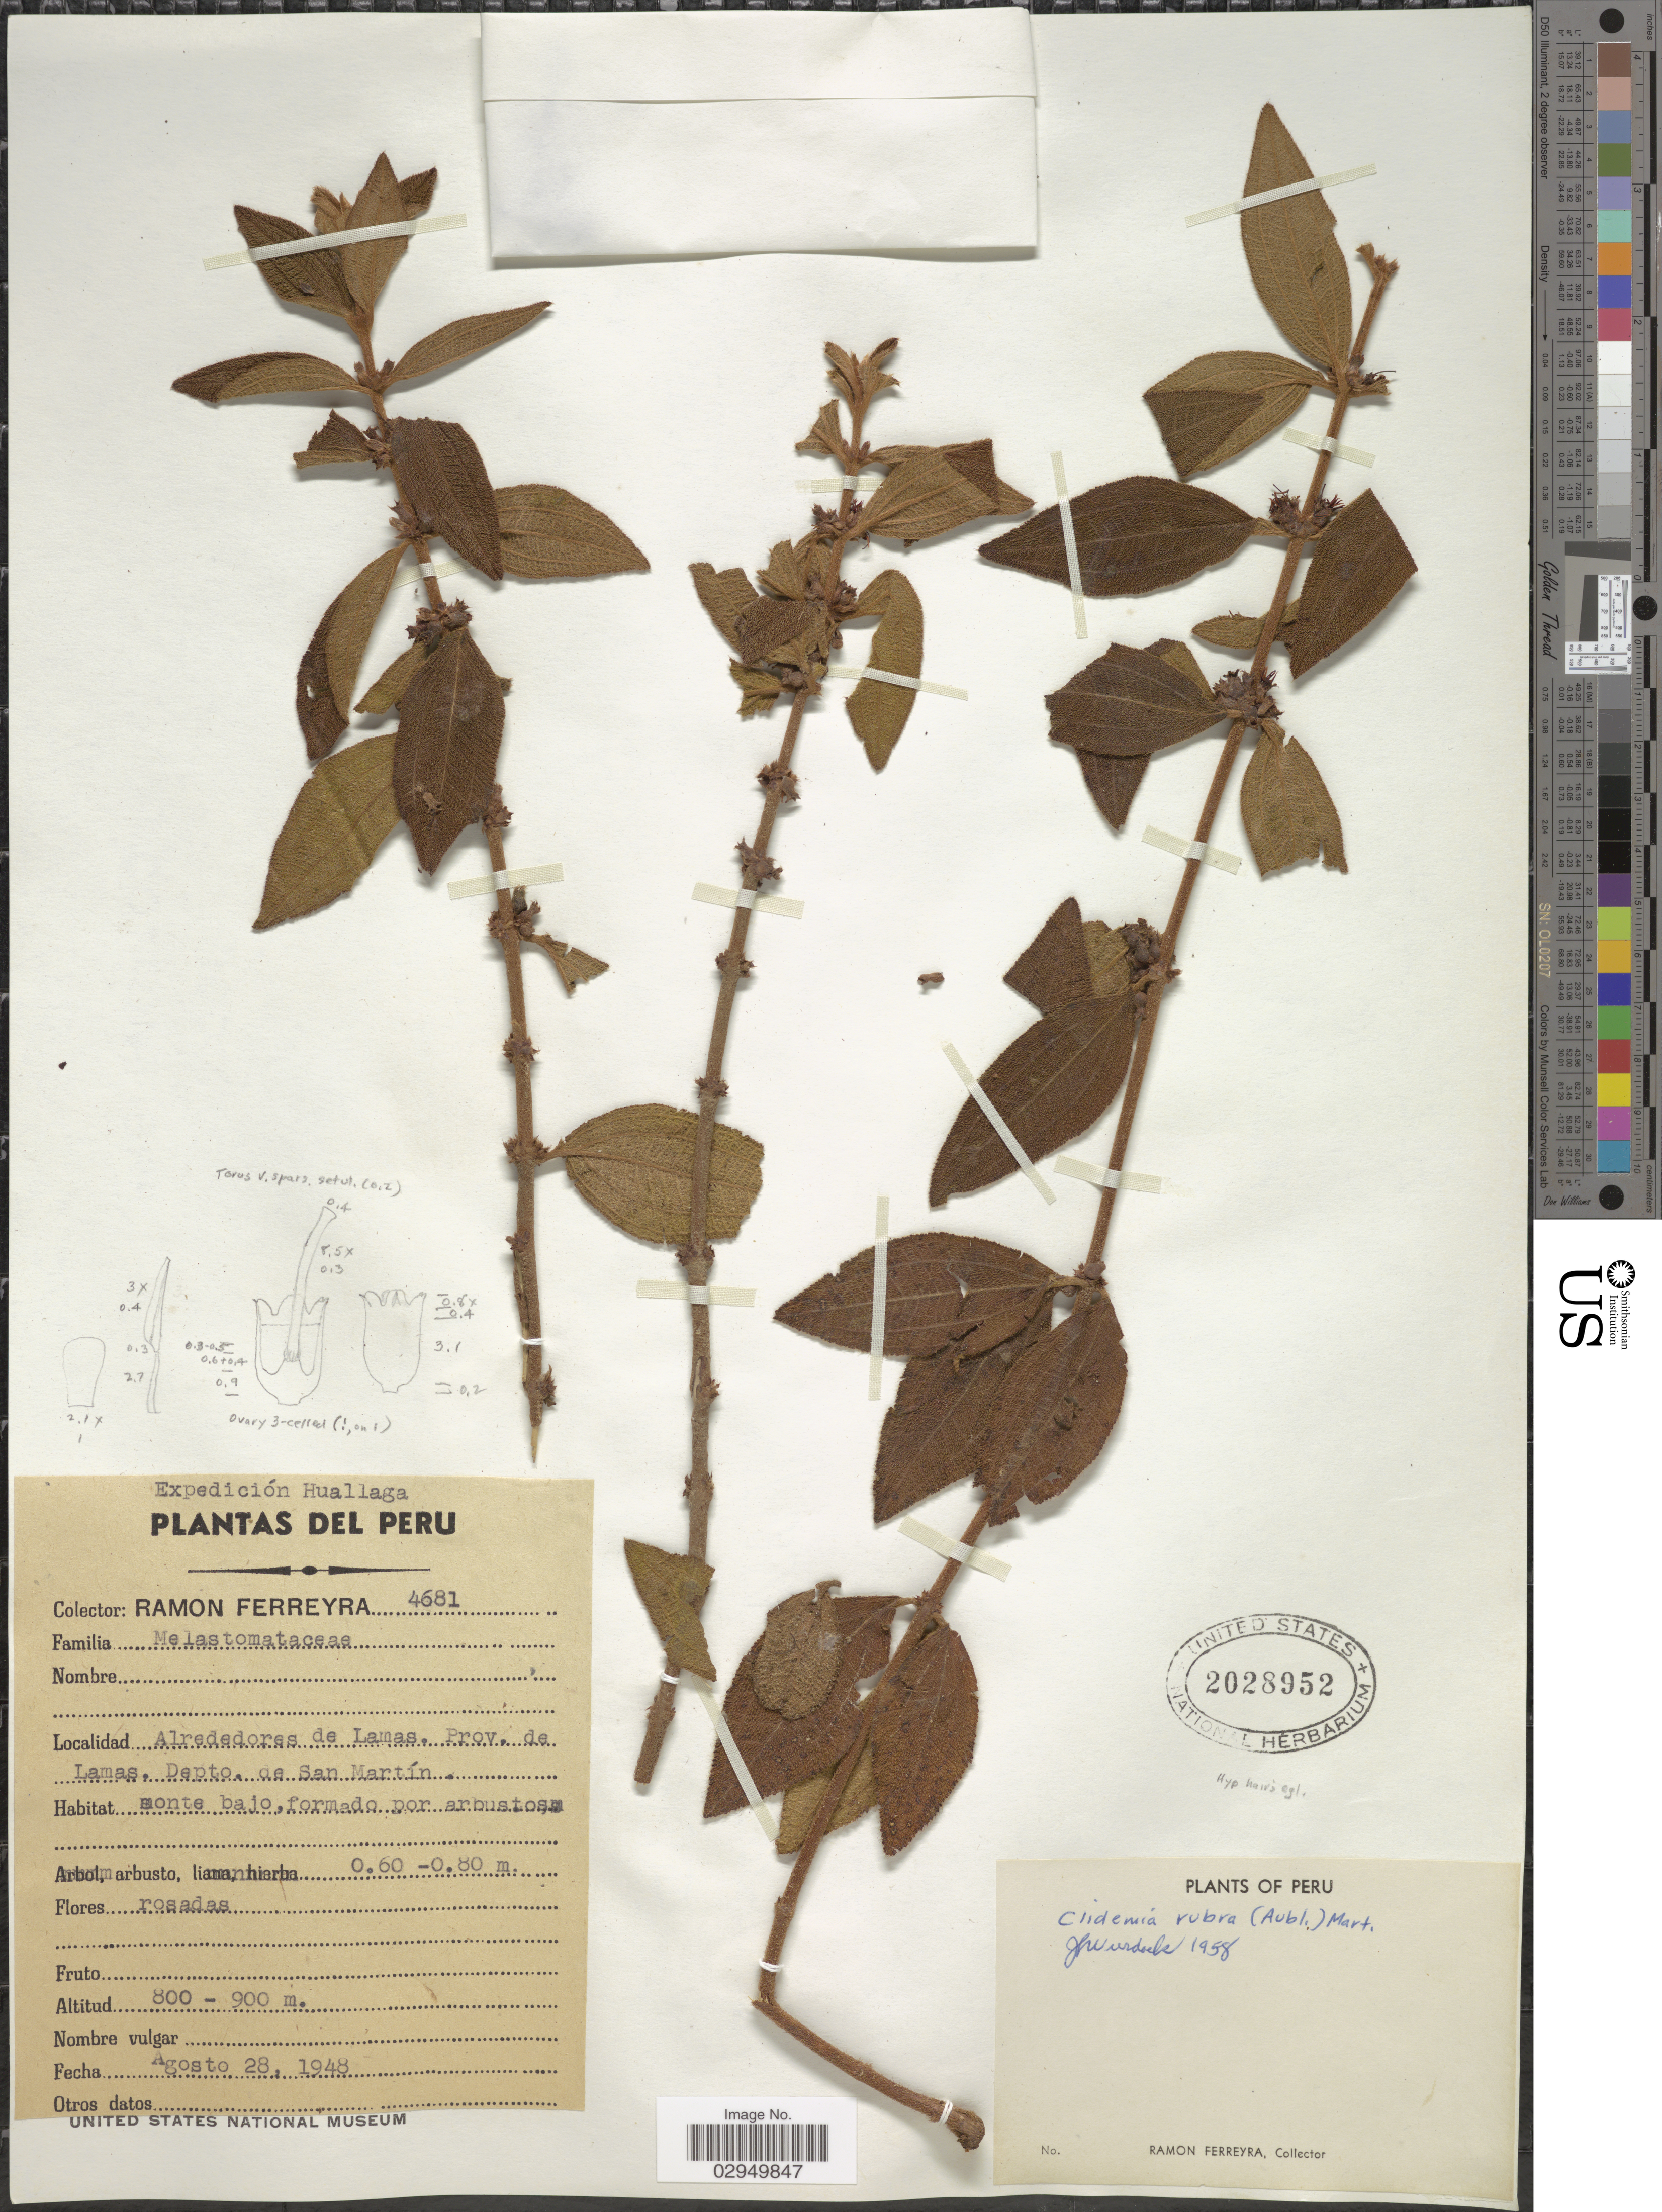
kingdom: Plantae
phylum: Tracheophyta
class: Magnoliopsida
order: Myrtales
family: Melastomataceae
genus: Clidemia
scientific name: Clidemia sericea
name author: D. Don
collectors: R. A. Ferreyra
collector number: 4681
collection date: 1948-08-28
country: Peru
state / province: San Martín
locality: Huallaga. Alrededores de Lamas, Prov. de Lamas, Depto. de San Martin.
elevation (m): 800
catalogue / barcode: US 2028952